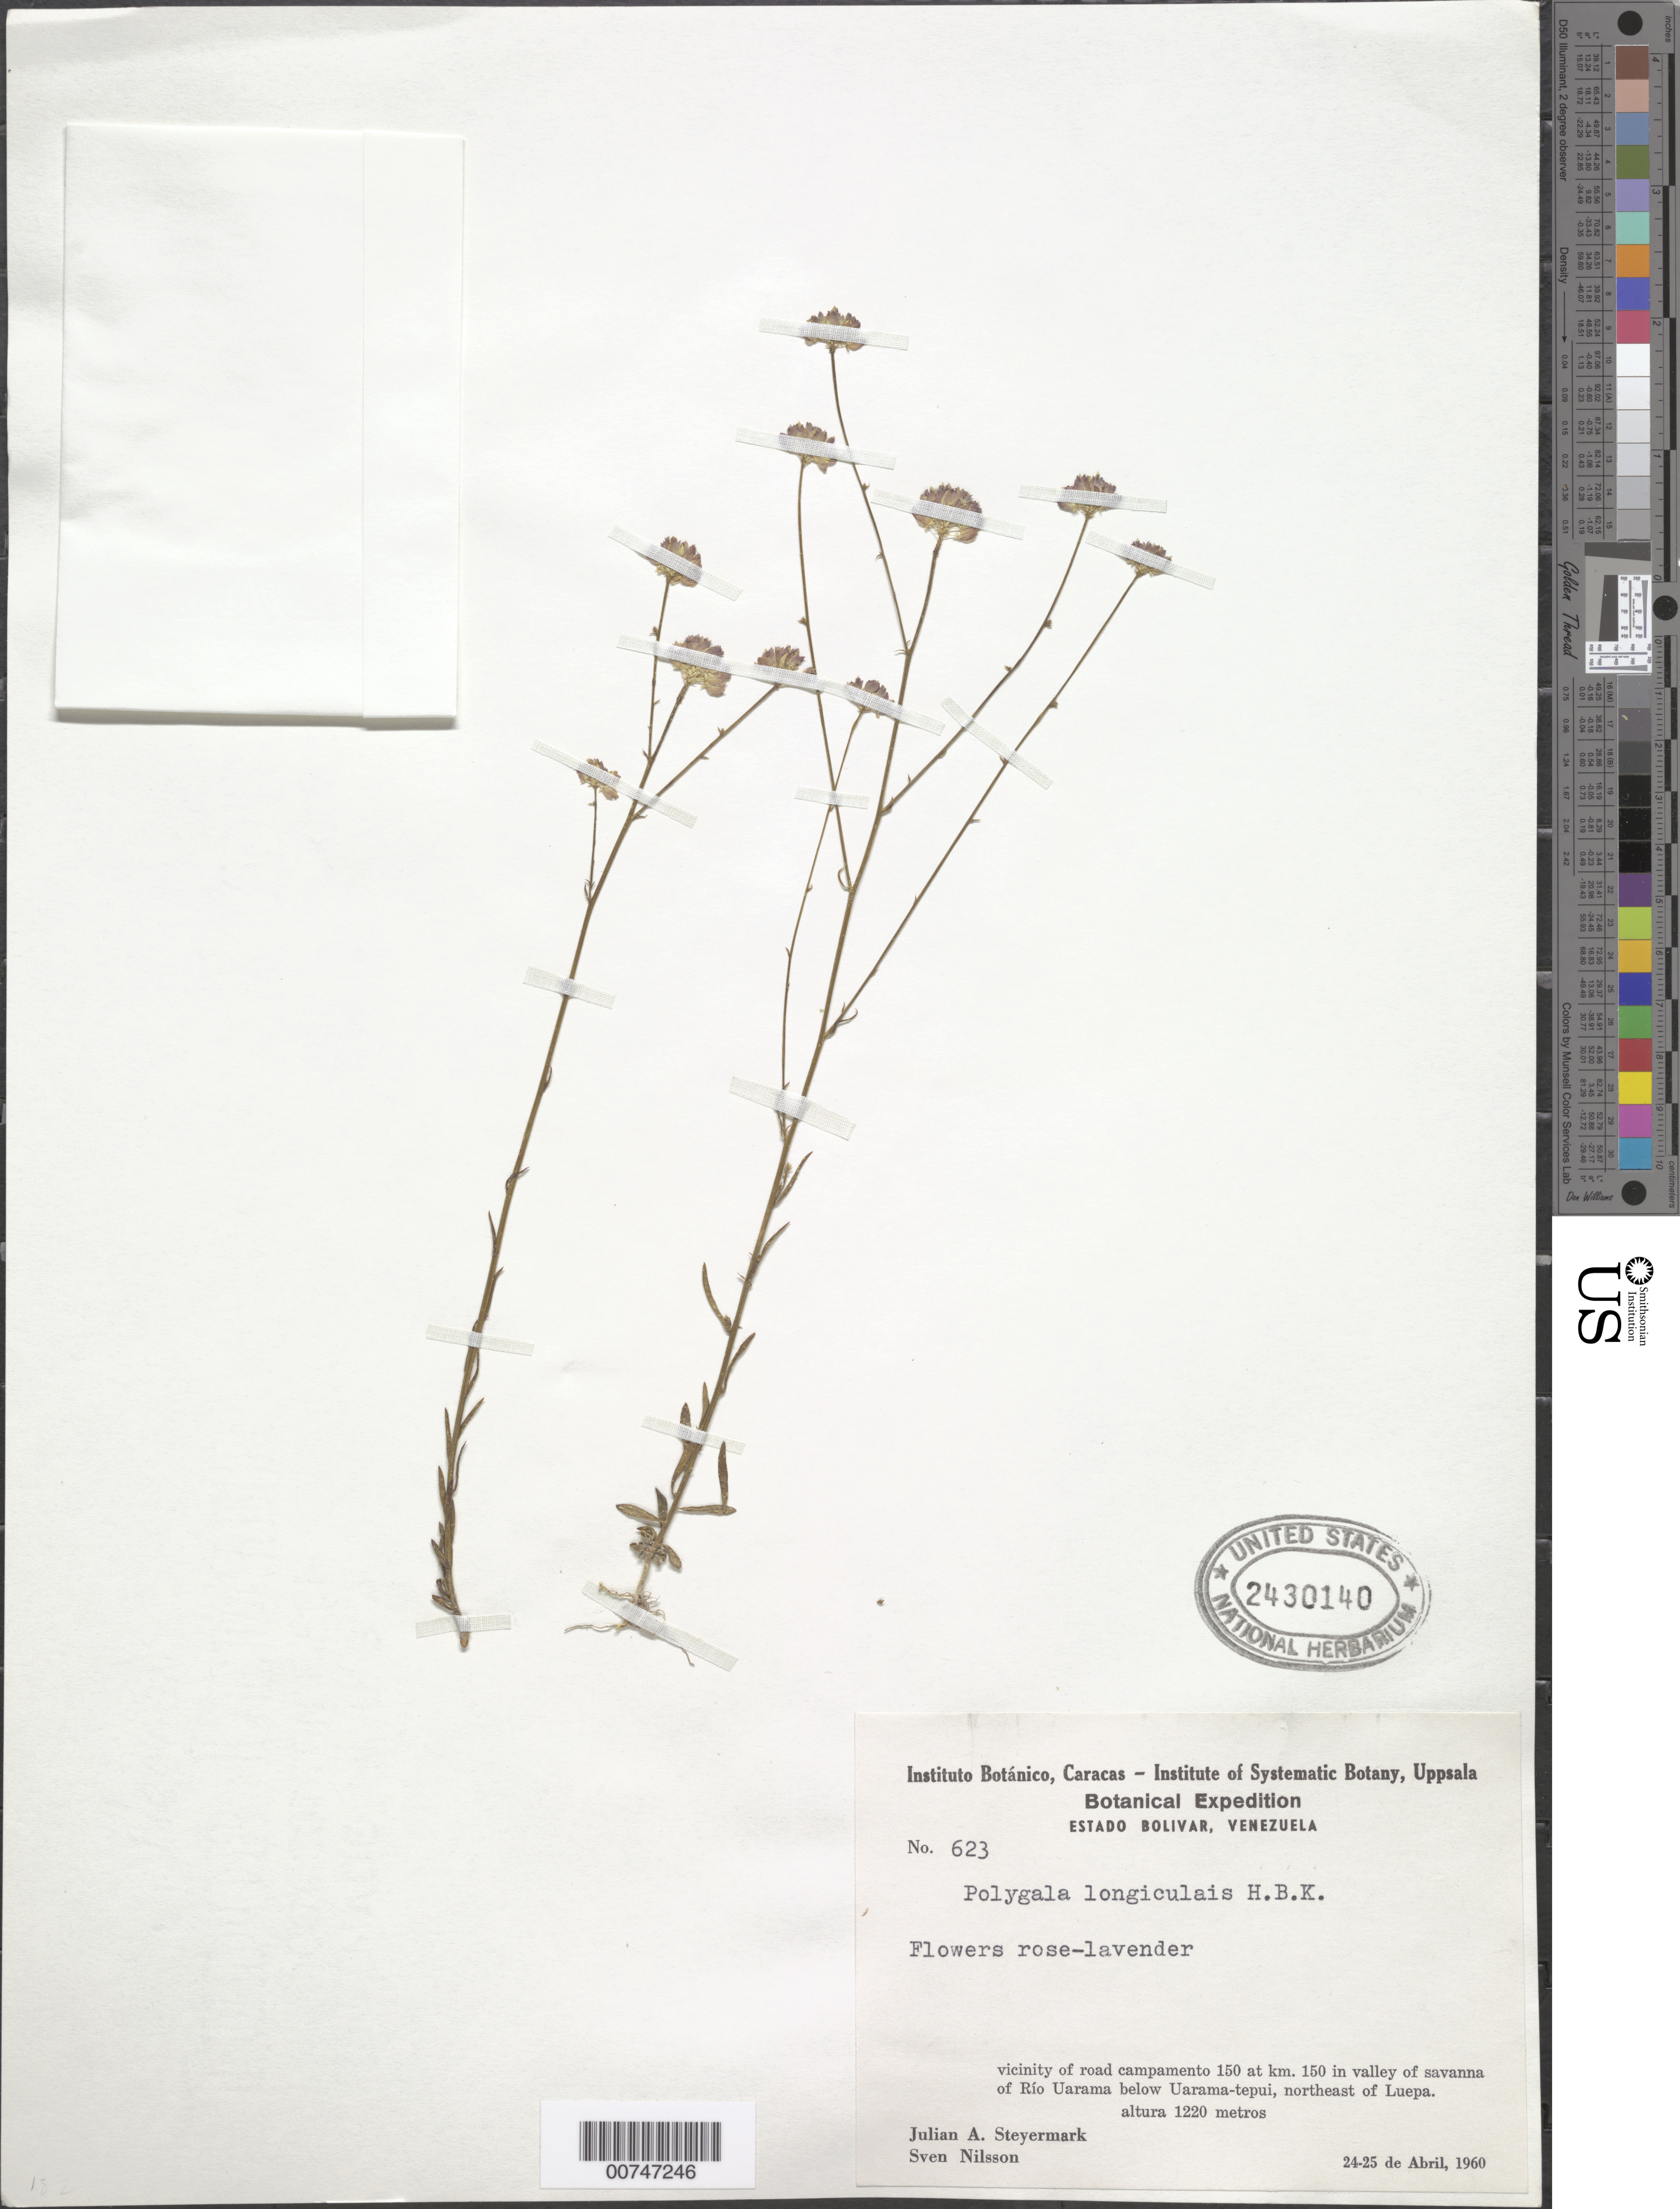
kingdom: Plantae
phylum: Tracheophyta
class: Magnoliopsida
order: Fabales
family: Polygalaceae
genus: Polygala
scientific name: Polygala longicaulis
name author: Kunth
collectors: J. Steyermark & S. Nilsson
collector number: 60 623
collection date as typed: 24-Apr-60 to 25-Apr-60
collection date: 1960-04-24/1960-04-25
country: Venezuela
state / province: Bolívar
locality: Río Uarama, below Uarama-tepuí, NE of Luepa, vic. of road campamento 150 at km 150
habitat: Valley of savanna of rio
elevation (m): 1220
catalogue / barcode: US 2430140